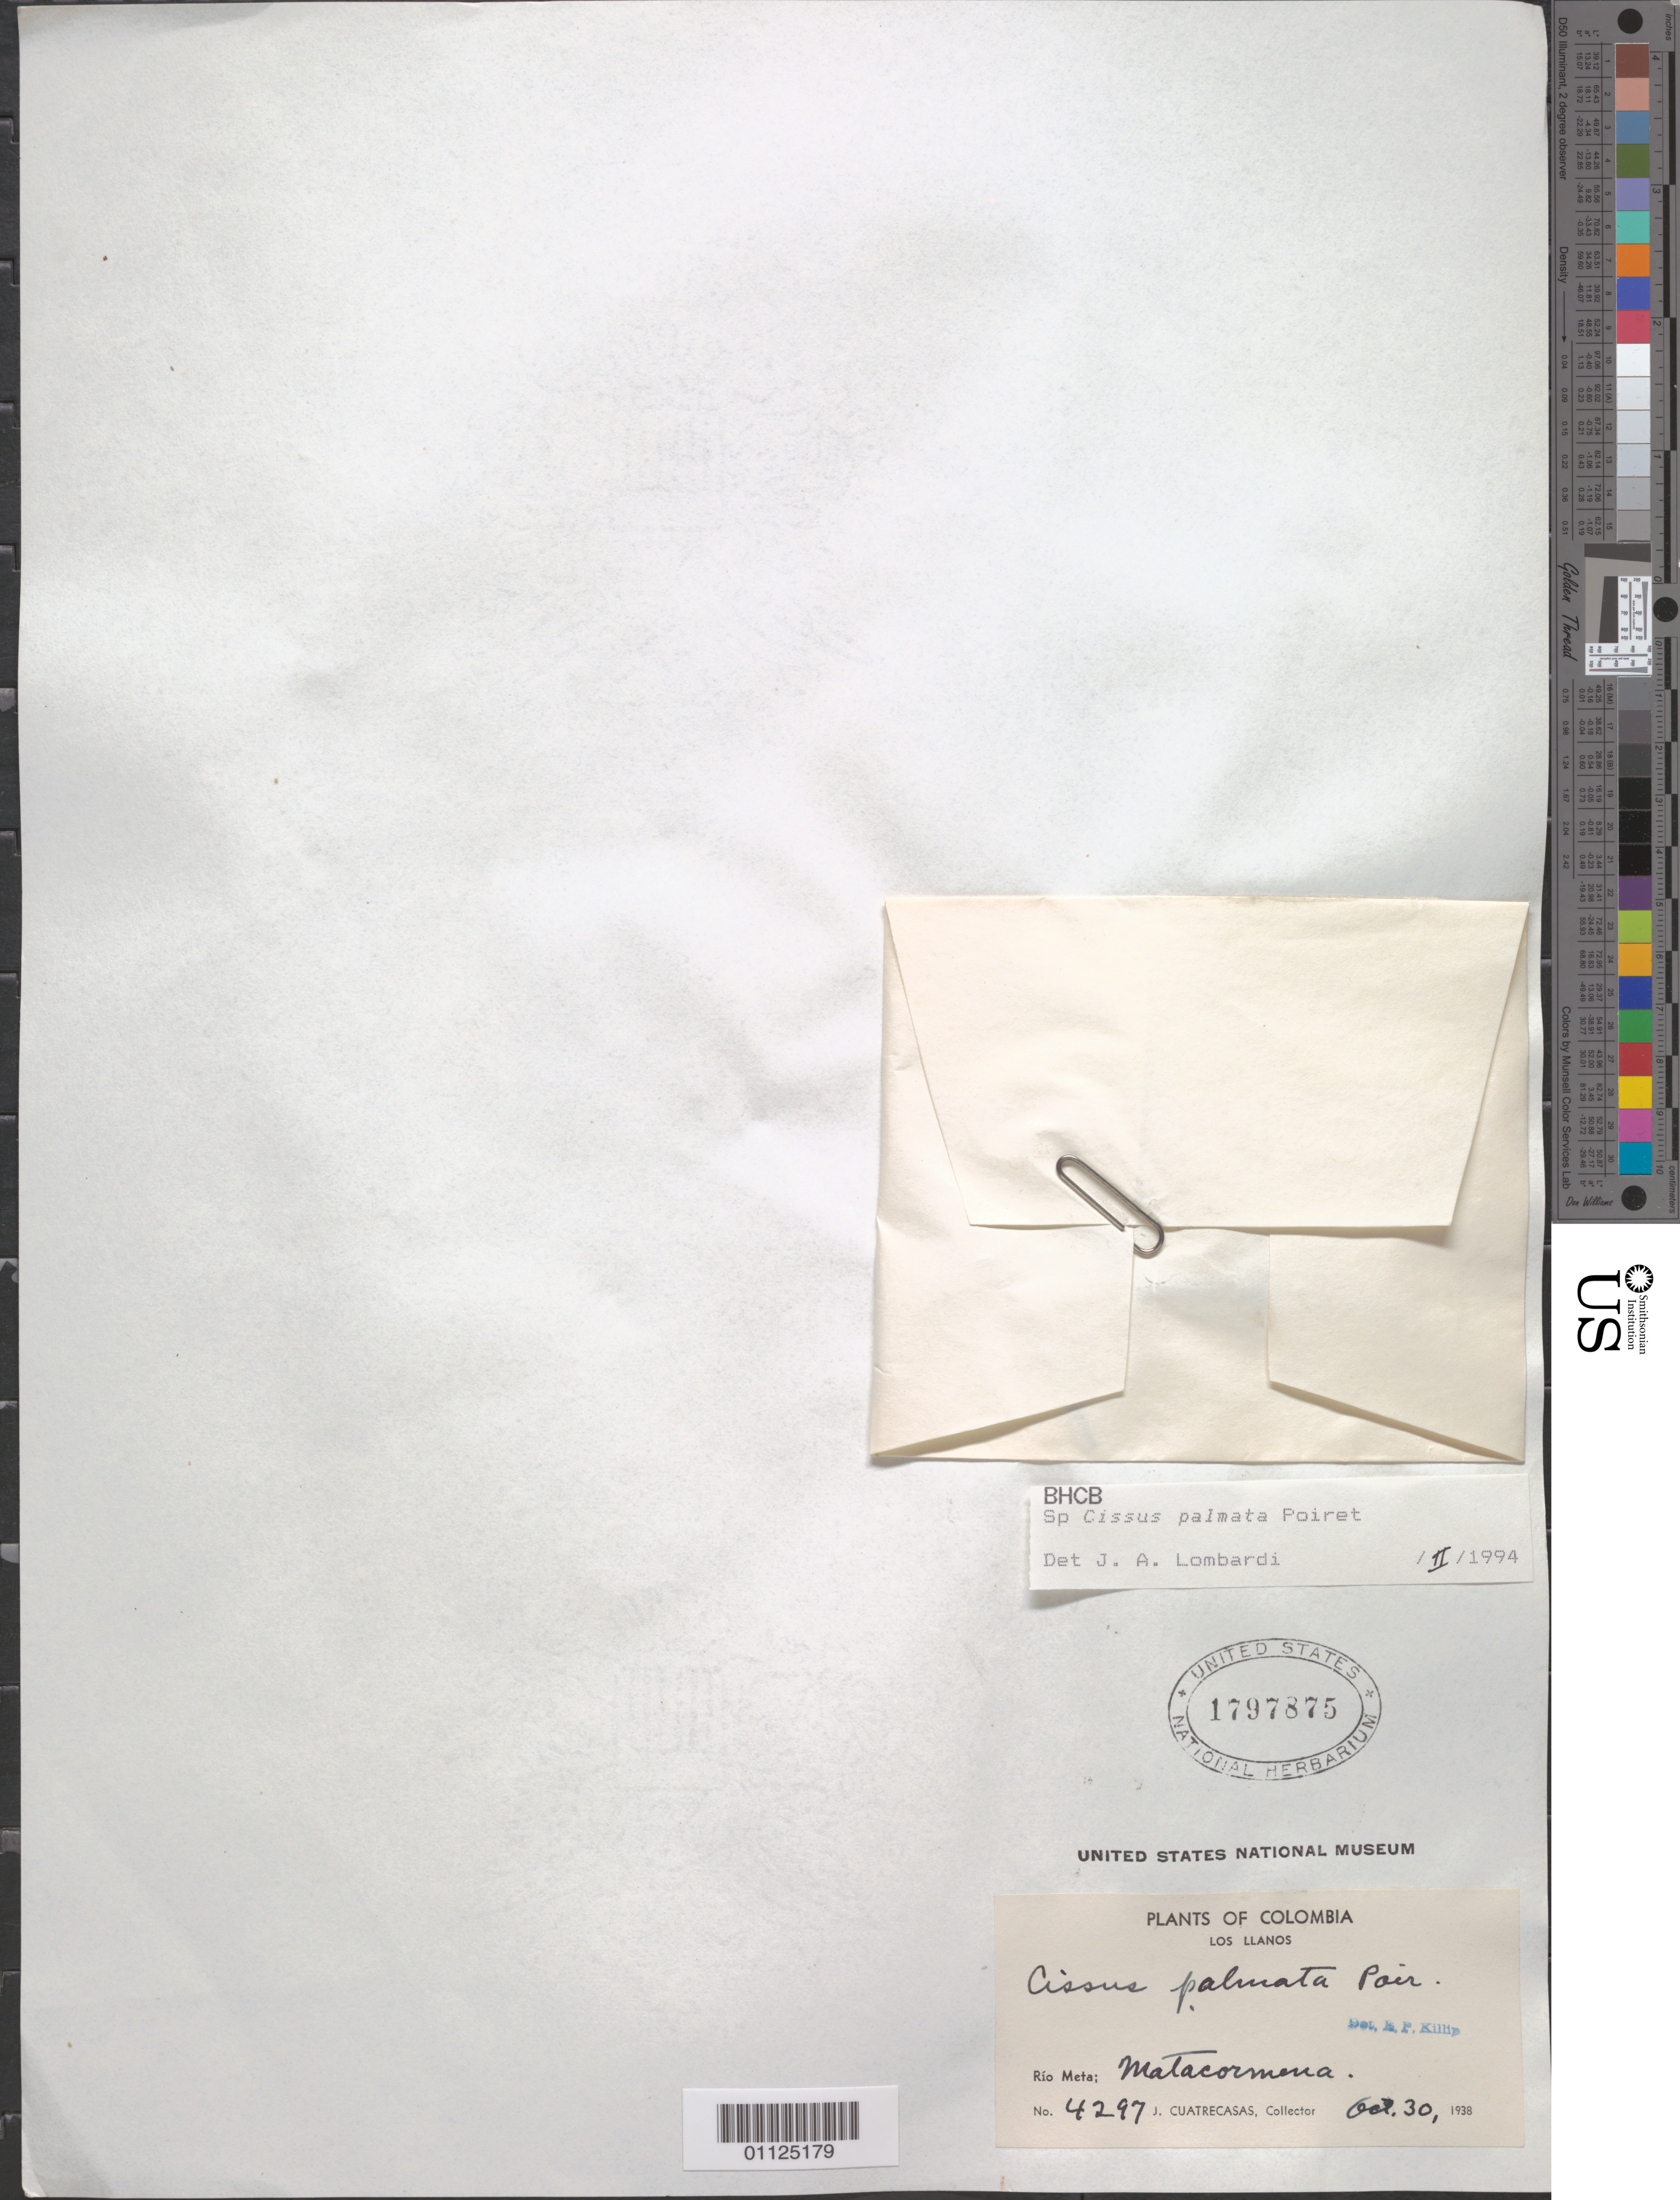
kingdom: Plantae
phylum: Tracheophyta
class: Magnoliopsida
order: Vitales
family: Vitaceae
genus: Cissus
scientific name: Cissus palmata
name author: Poir.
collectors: J. Cuatrecasas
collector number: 4297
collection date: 1938-10-30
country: Colombia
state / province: Los Llanos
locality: Rio Meta.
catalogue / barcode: US 1797875